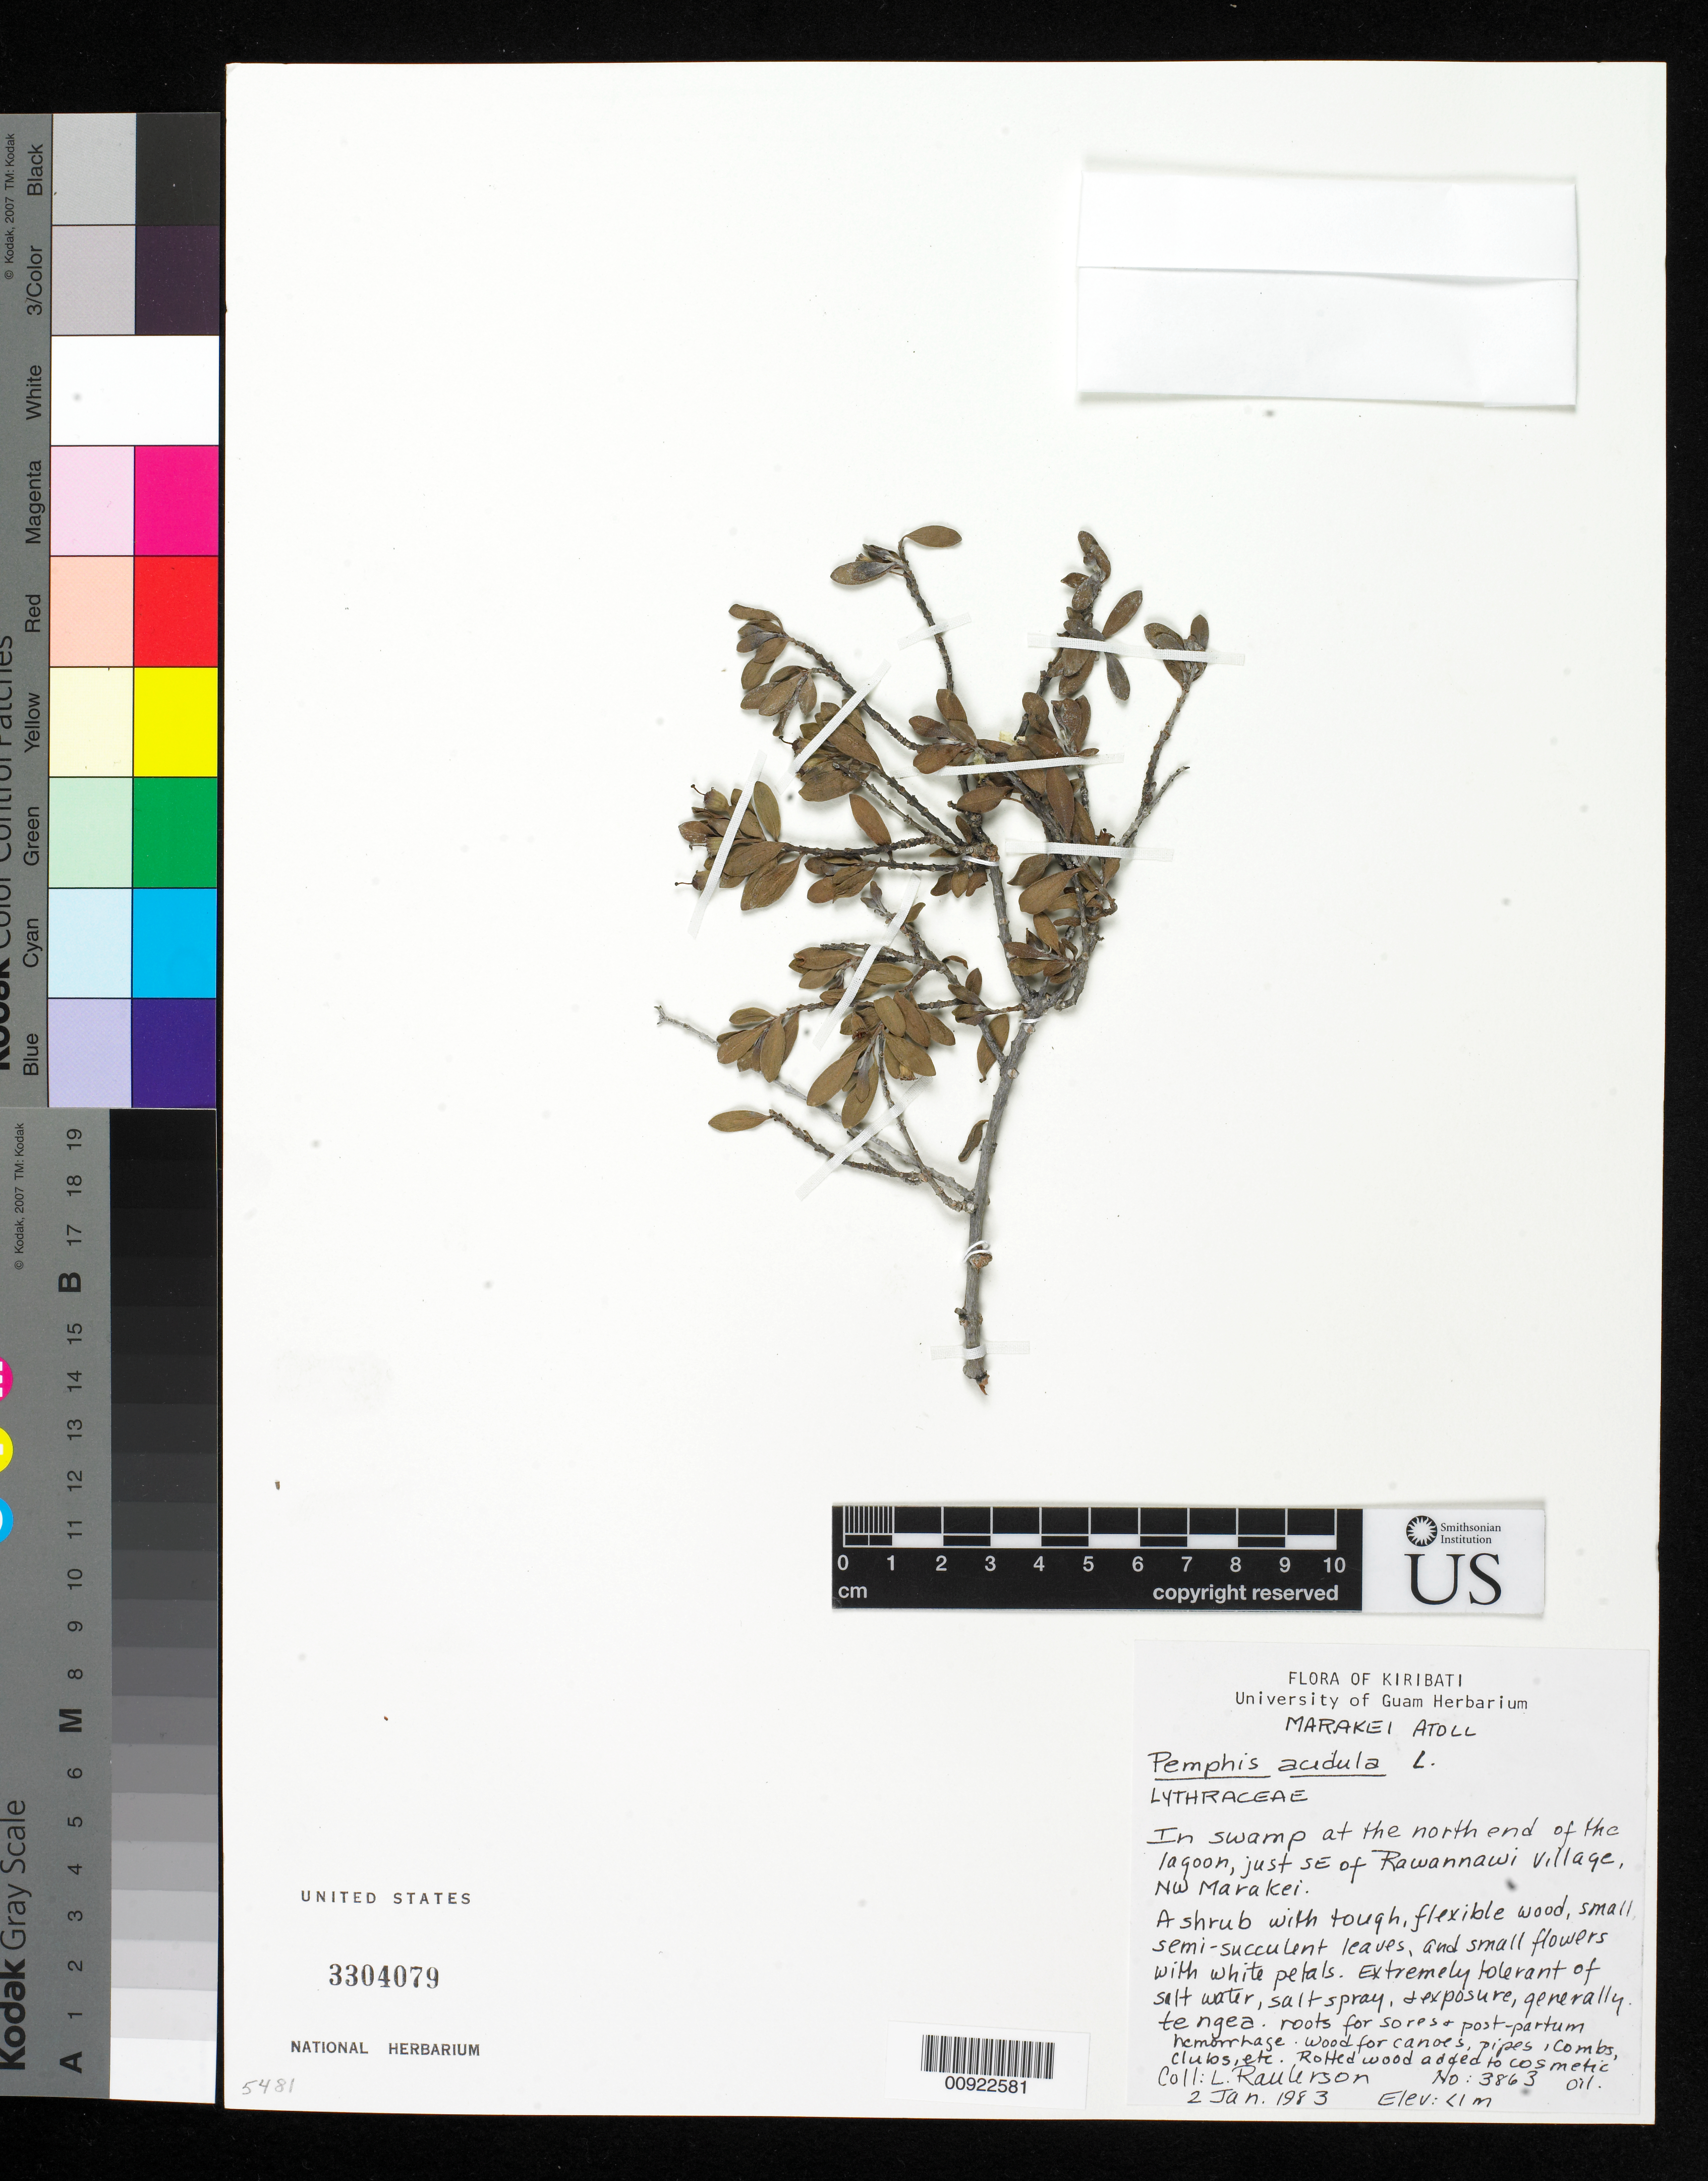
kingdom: Plantae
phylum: Tracheophyta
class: Magnoliopsida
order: Myrtales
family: Lythraceae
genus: Pemphis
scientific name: Pemphis acidula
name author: J.R. Forst. & G. Forst.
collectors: L. Raulerson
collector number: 3863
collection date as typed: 02 Jan 1983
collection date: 1983-01-02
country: Kiribati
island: Marakei Atoll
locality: Swamp at the N end of the lagoon, just SE of Rawannawi village, NW Marakei.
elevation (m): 1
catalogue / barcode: US 3304079